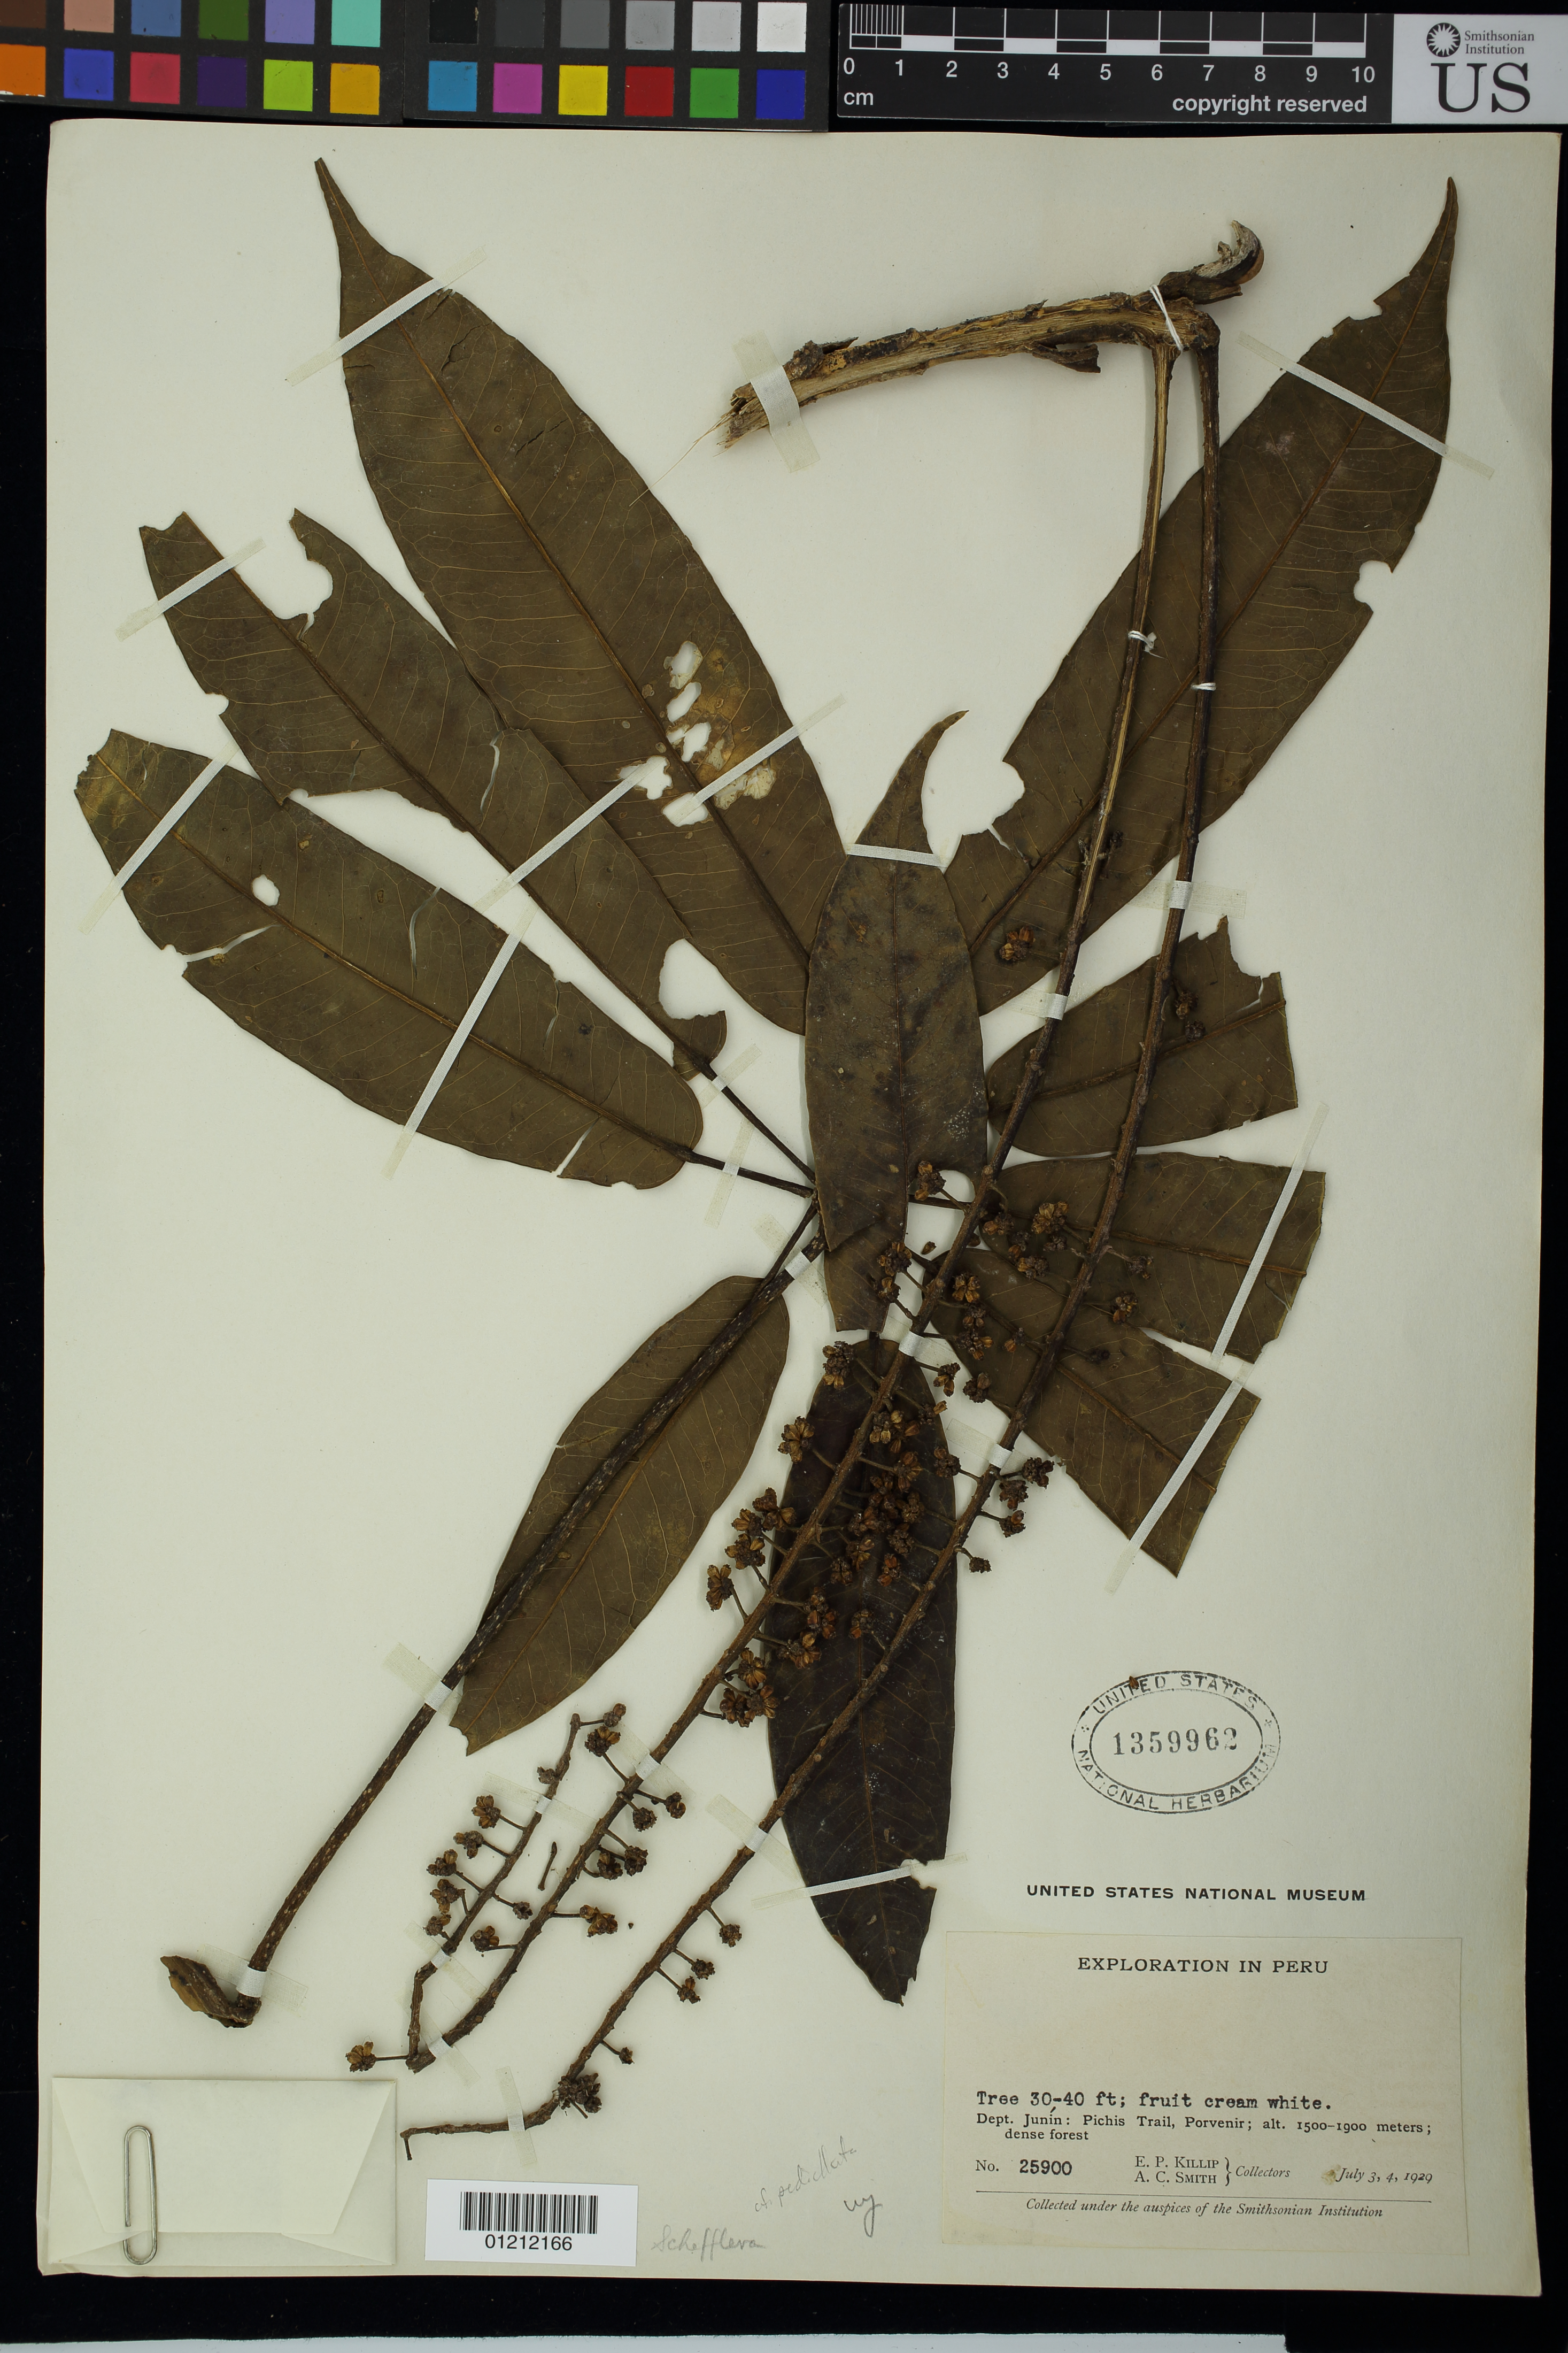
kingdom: Plantae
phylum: Tracheophyta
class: Magnoliopsida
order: Apiales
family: Araliaceae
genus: Schefflera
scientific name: Schefflera sp.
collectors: E. P. Killip & A. C. Smith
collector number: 25900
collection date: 1929-07-04/1929-07-07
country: Peru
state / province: Junín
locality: Pichis Trail, Porvenir; dense forest.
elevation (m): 1500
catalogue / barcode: US 1359962